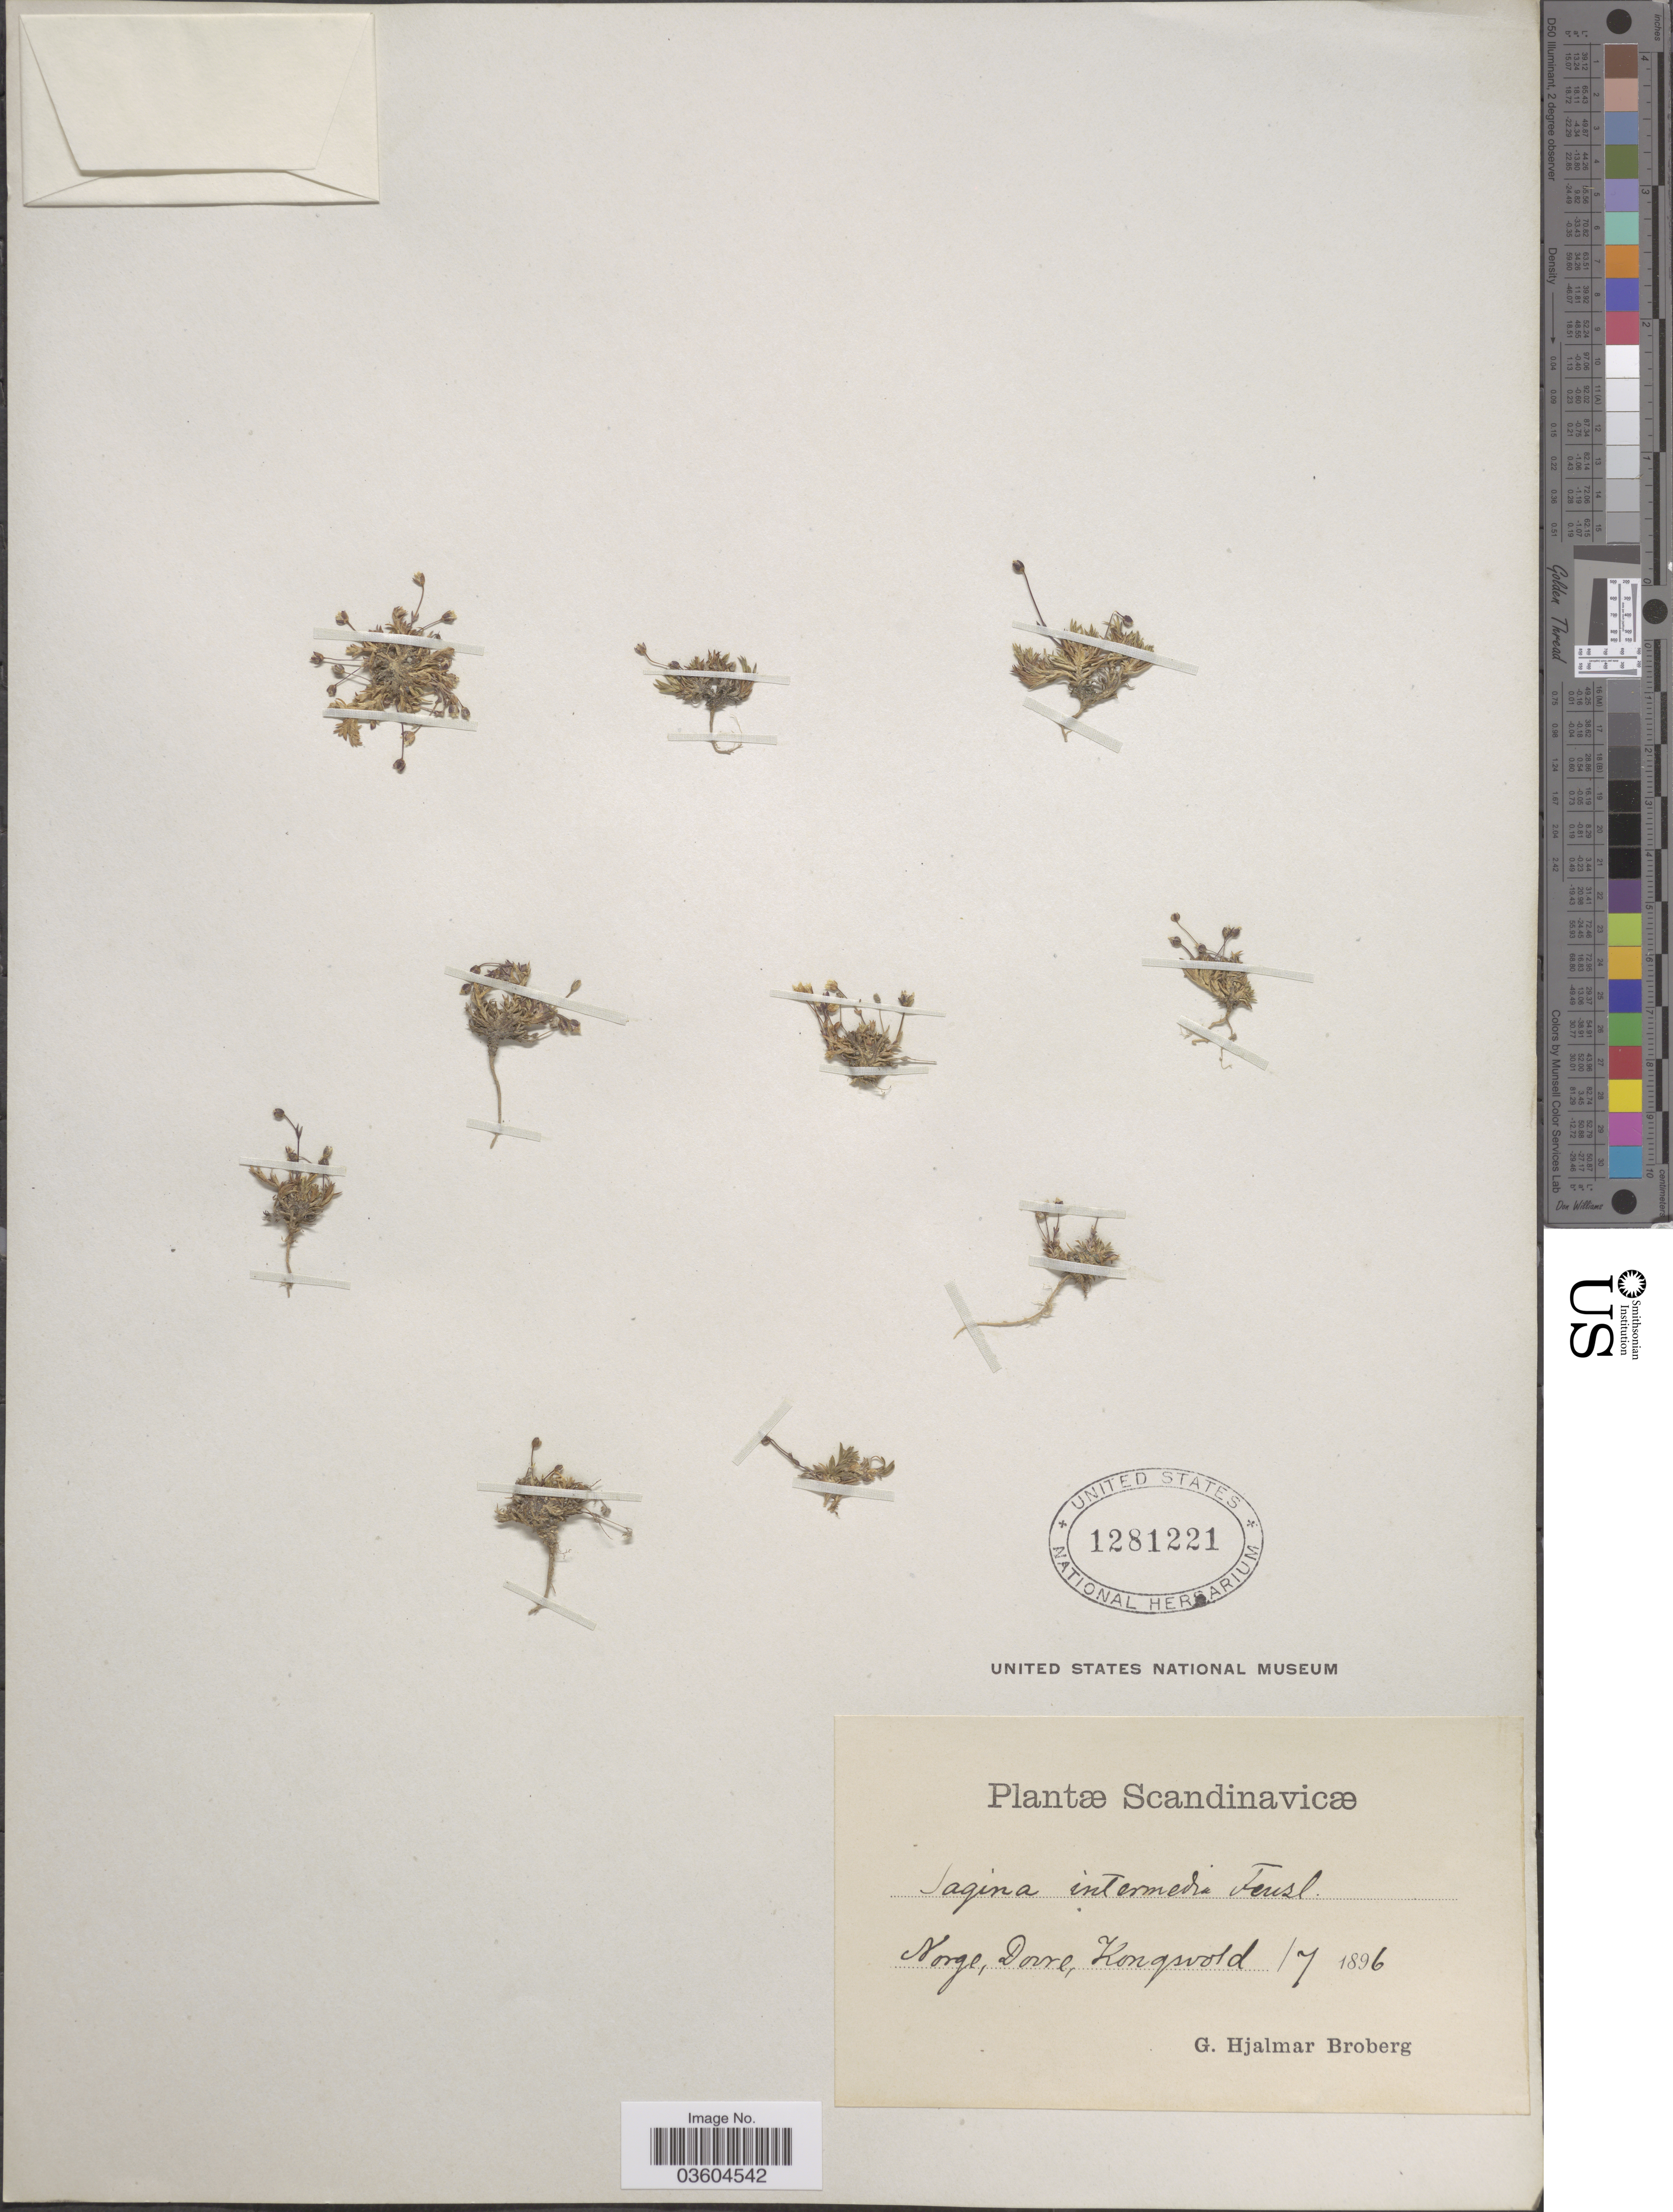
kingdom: Plantae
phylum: Tracheophyta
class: Magnoliopsida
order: Caryophyllales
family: Caryophyllaceae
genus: Sagina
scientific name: Sagina intermedia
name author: (Fenzl) Ledeb.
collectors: G. Broberg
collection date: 1896-07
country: Norway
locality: Scandinavicæ. Norge, Dovre, Kongsvold.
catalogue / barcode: US 1281221